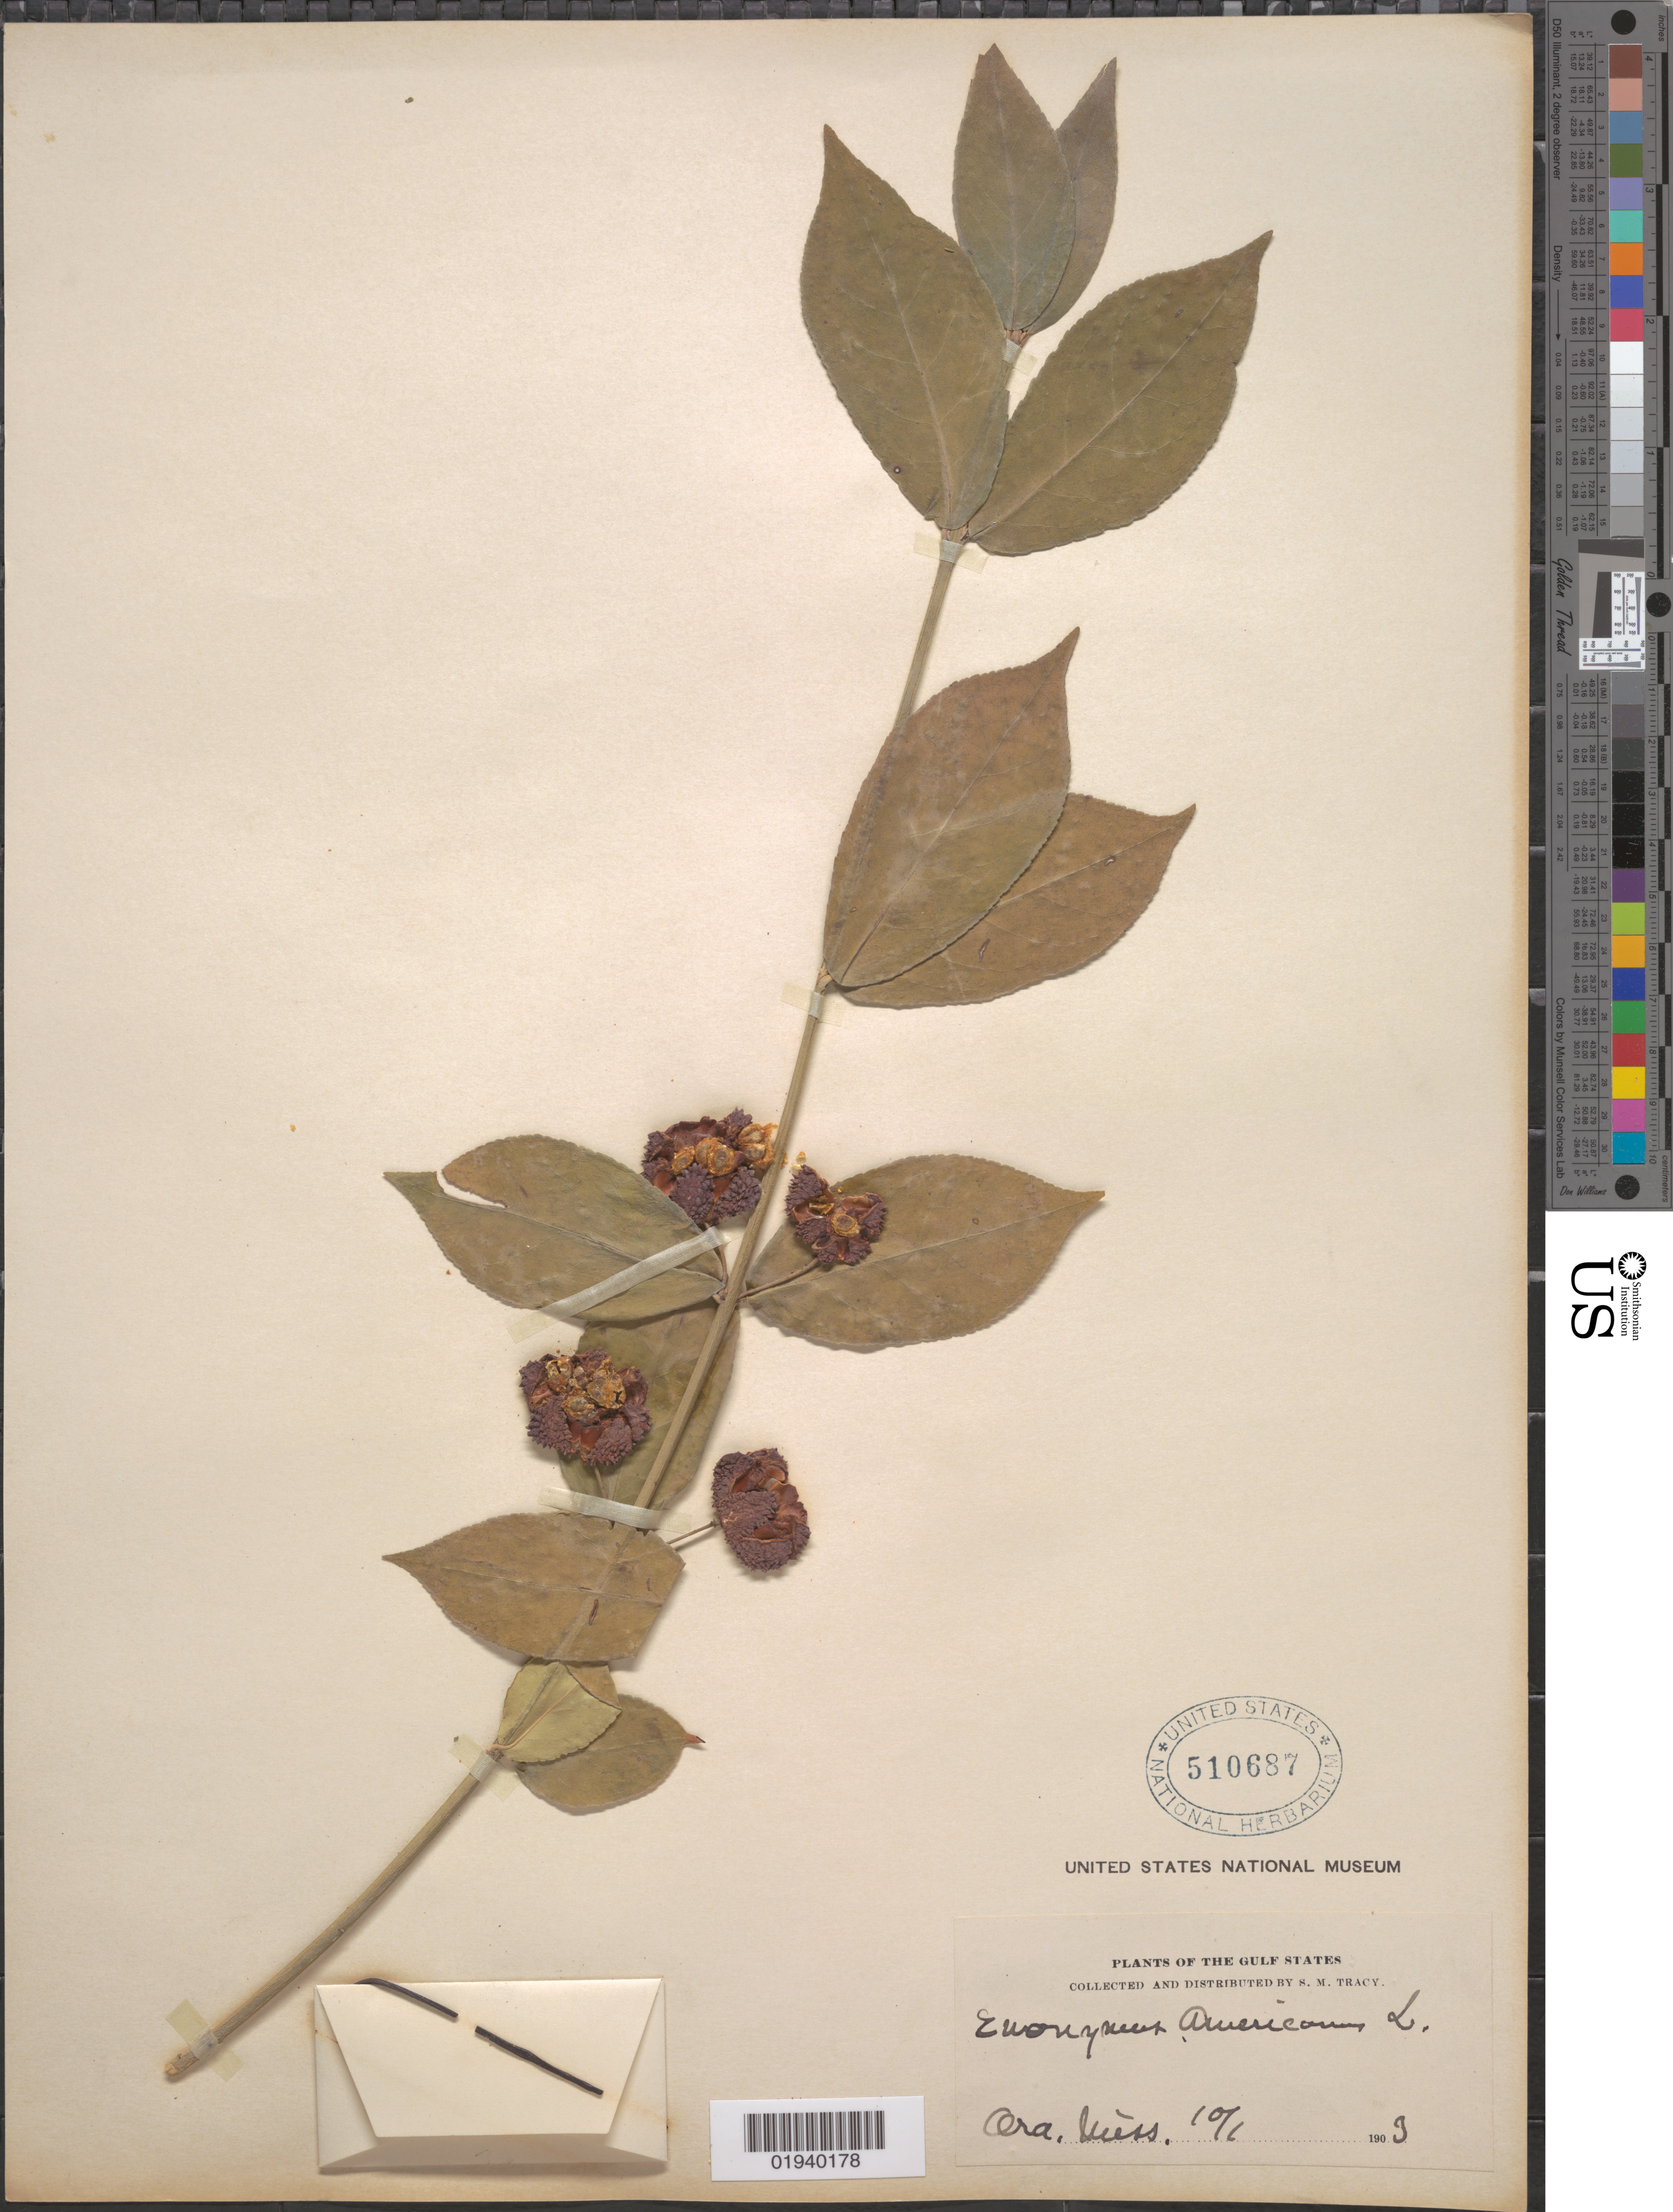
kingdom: Plantae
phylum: Tracheophyta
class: Magnoliopsida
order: Celastrales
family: Celastraceae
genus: Euonymus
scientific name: Euonymus americanus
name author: L.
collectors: S. M. Tracy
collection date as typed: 10/1 1903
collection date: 1903-10-01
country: United States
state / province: Mississippi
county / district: Covington County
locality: Ora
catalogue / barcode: US 510687